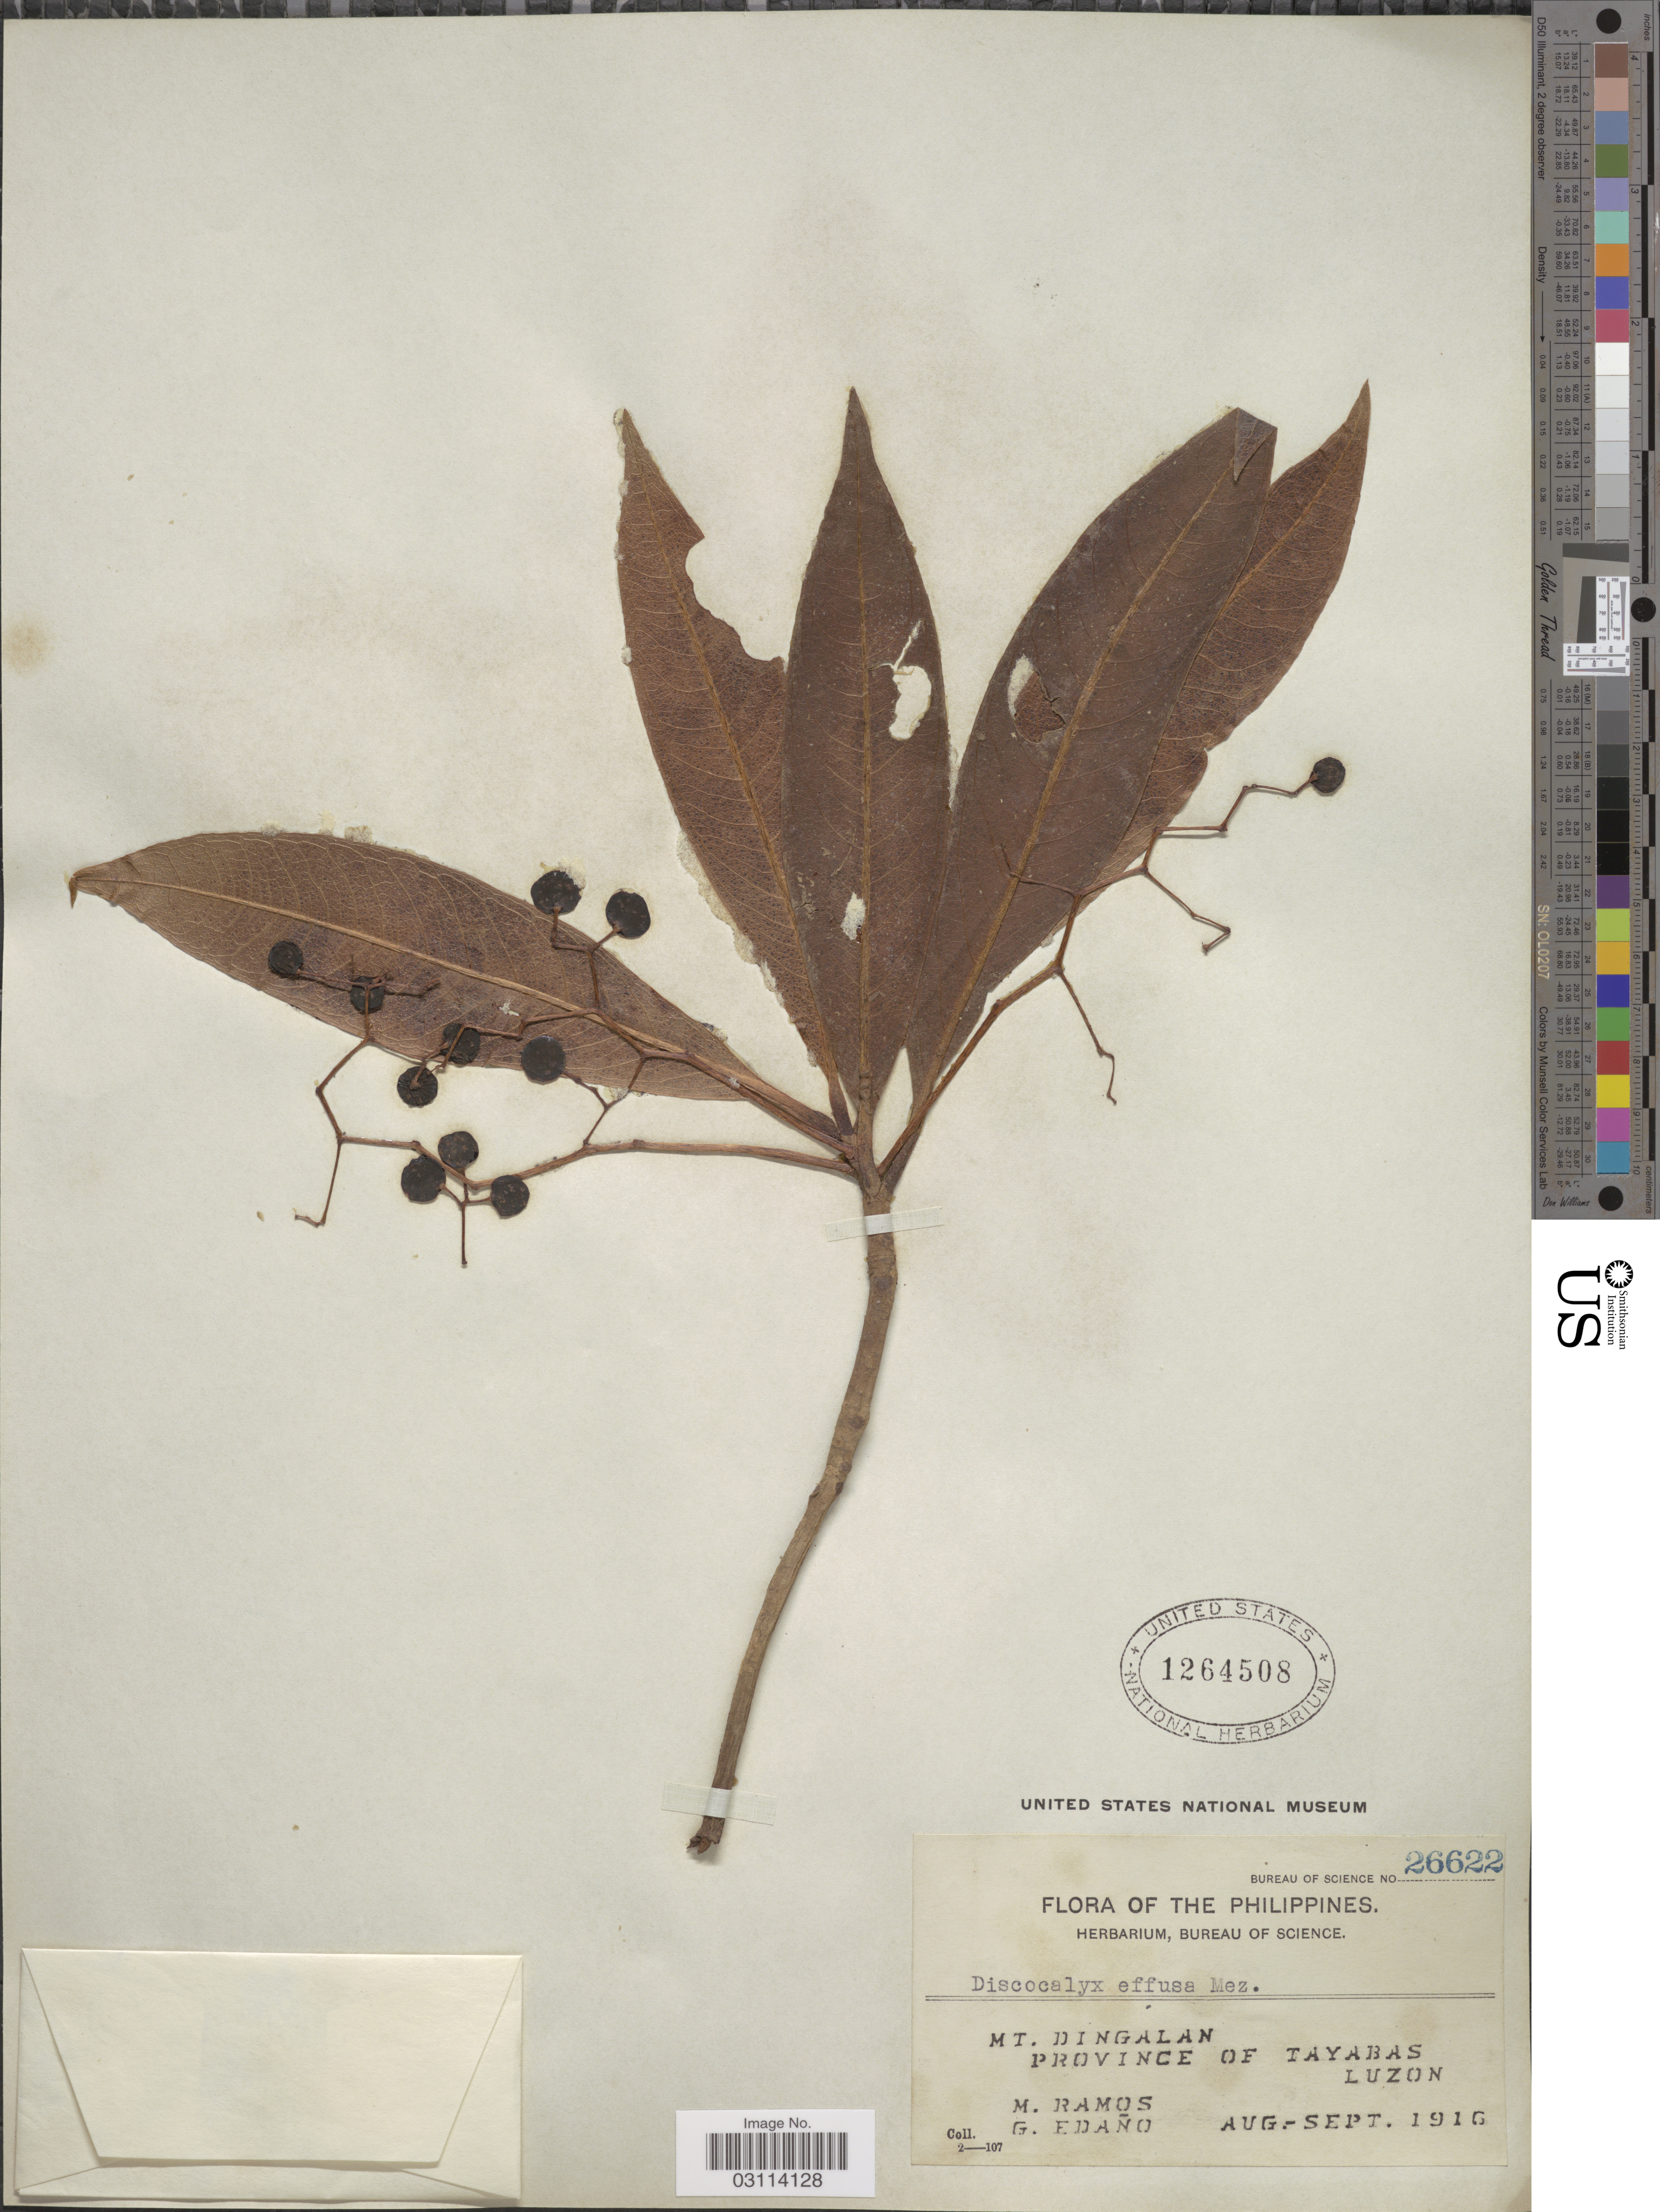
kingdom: Plantae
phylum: Tracheophyta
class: Magnoliopsida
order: Ericales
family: Primulaceae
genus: Discocalyx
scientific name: Discocalyx effusa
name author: Mez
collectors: M. Ramos & G. Edaño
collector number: Bureau of Science 26622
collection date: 1916-08/1916-09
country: Philippines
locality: Mt. Dingalan, Province of Tayabas, Luzon.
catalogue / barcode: US 1264508